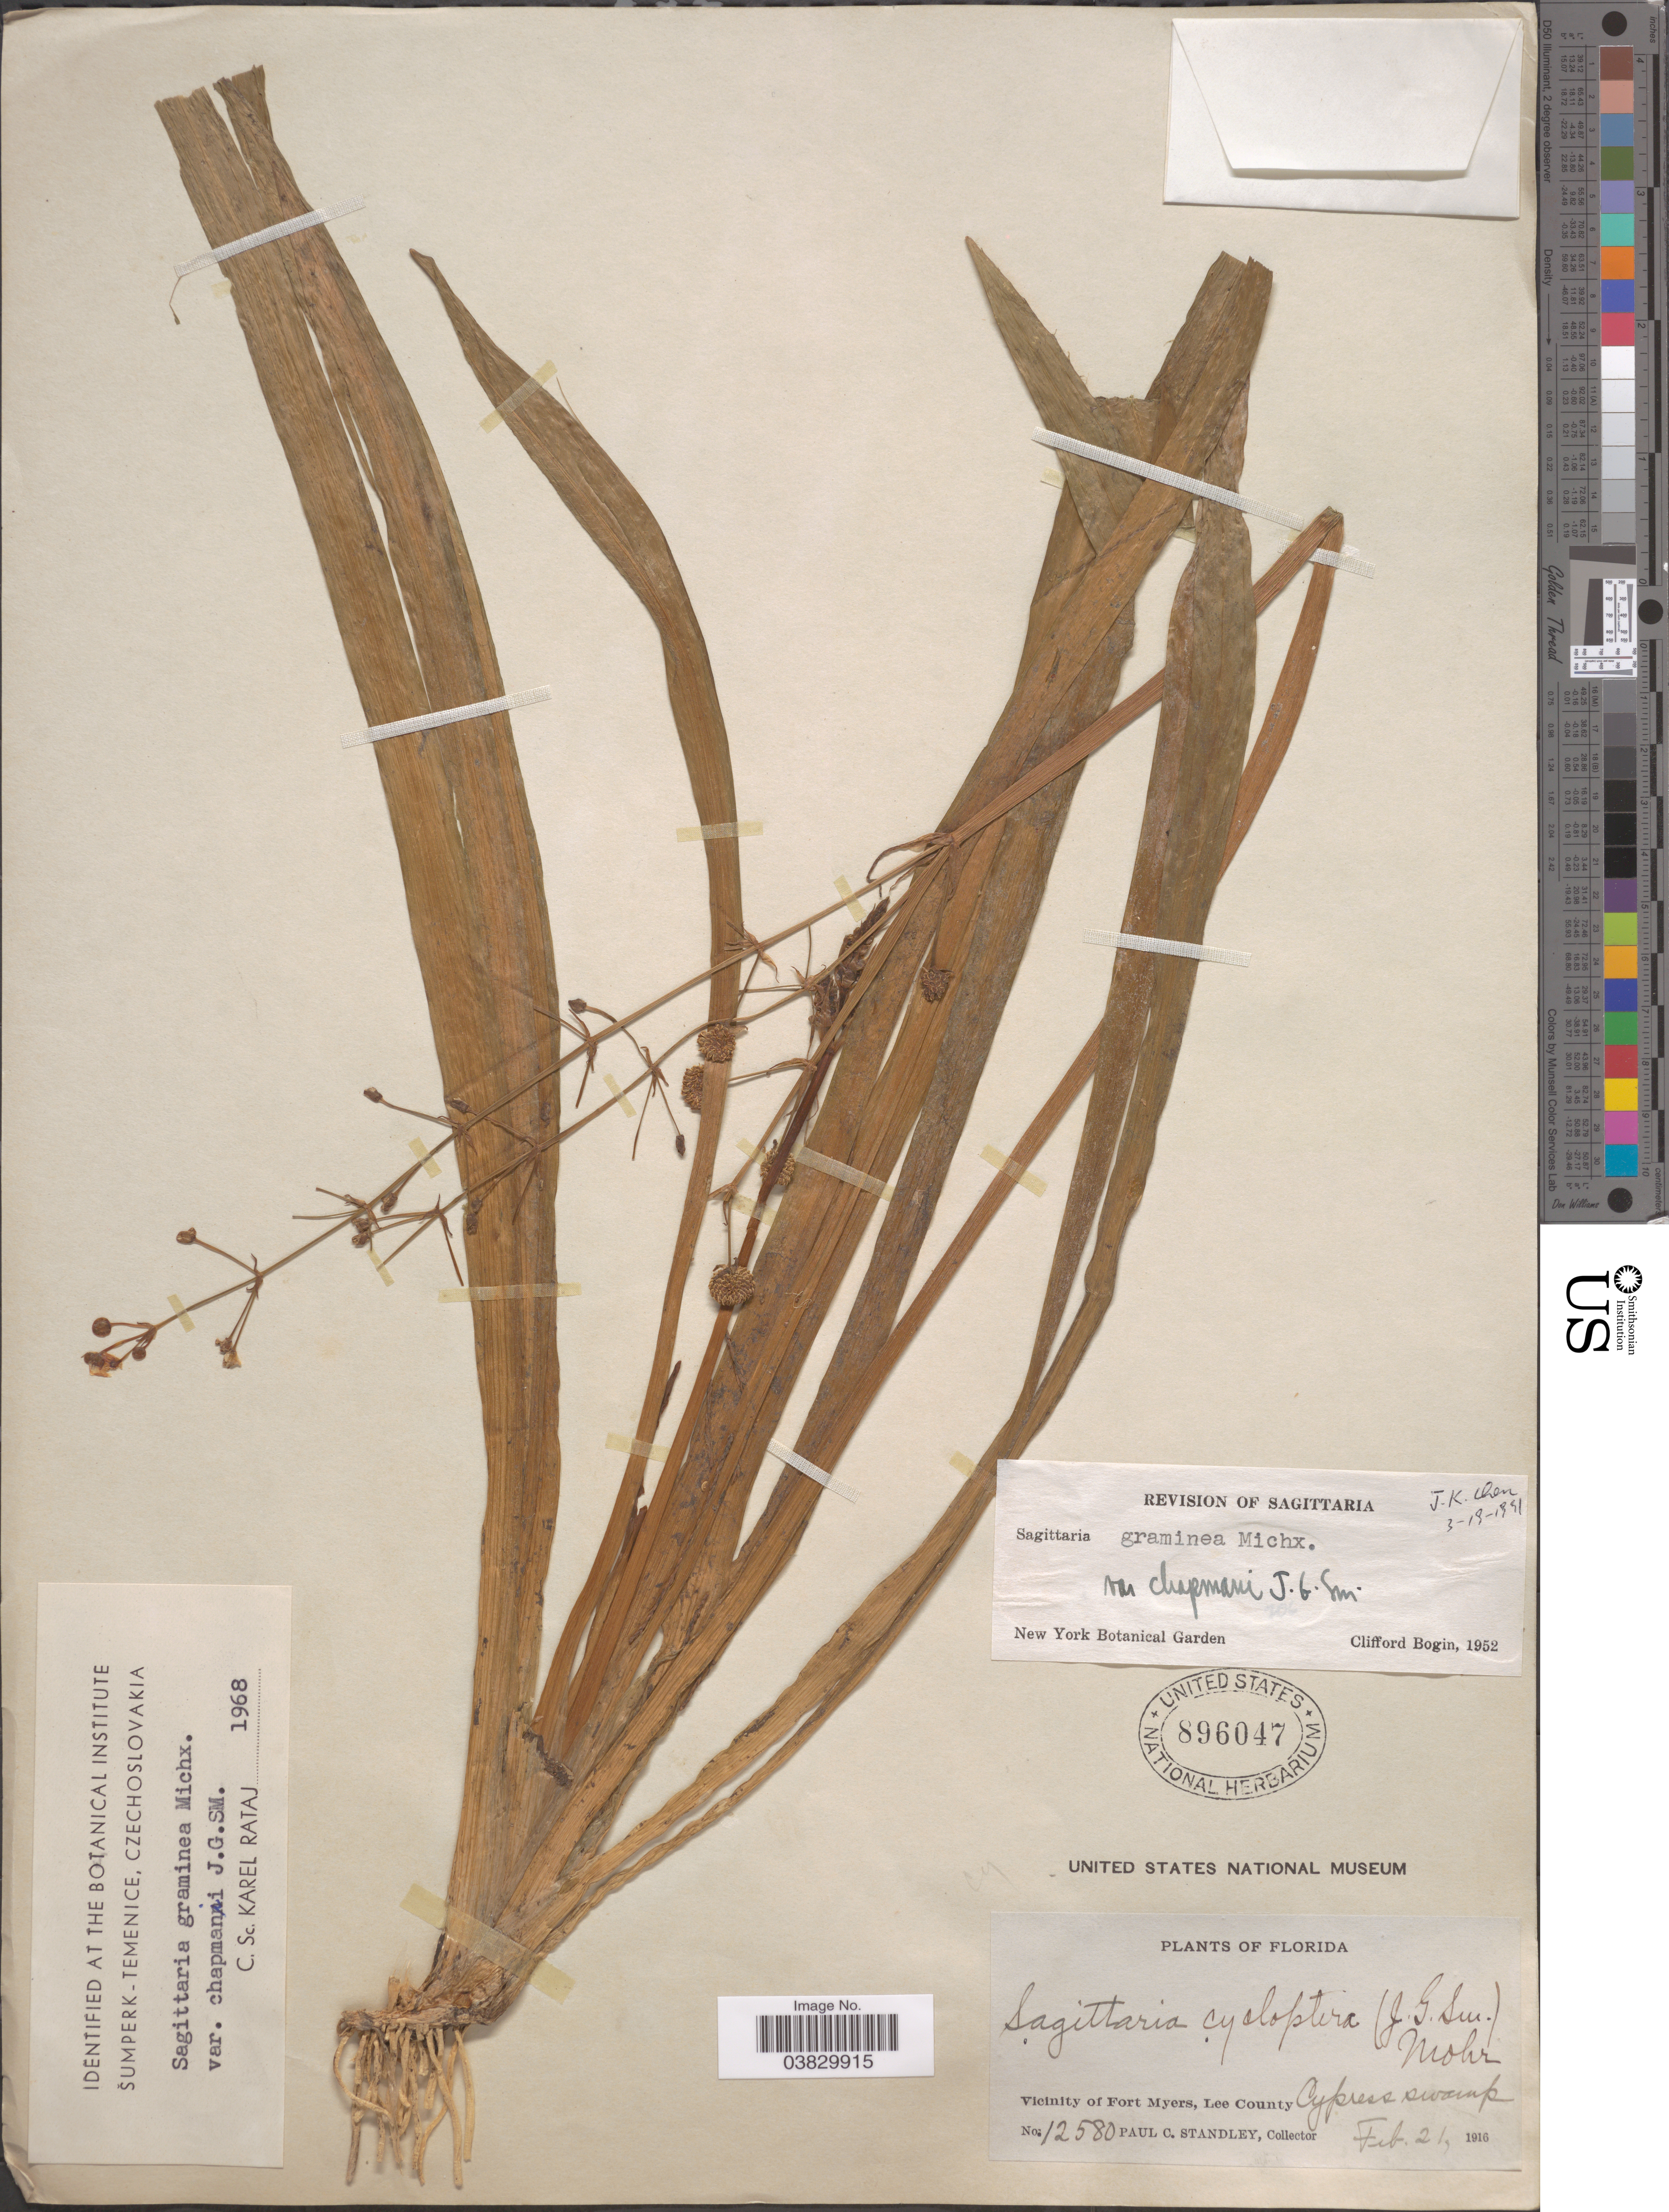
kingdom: Plantae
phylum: Tracheophyta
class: Liliopsida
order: Alismatales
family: Alismataceae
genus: Sagittaria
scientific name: Sagittaria graminea var. chapmanii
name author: J.G. Sm.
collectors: P. C. Standley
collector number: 12580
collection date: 1916-02-21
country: United States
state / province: Florida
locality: Vicinity of Fort Myers, Lee County. Cypress Swamp.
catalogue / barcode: US 896047